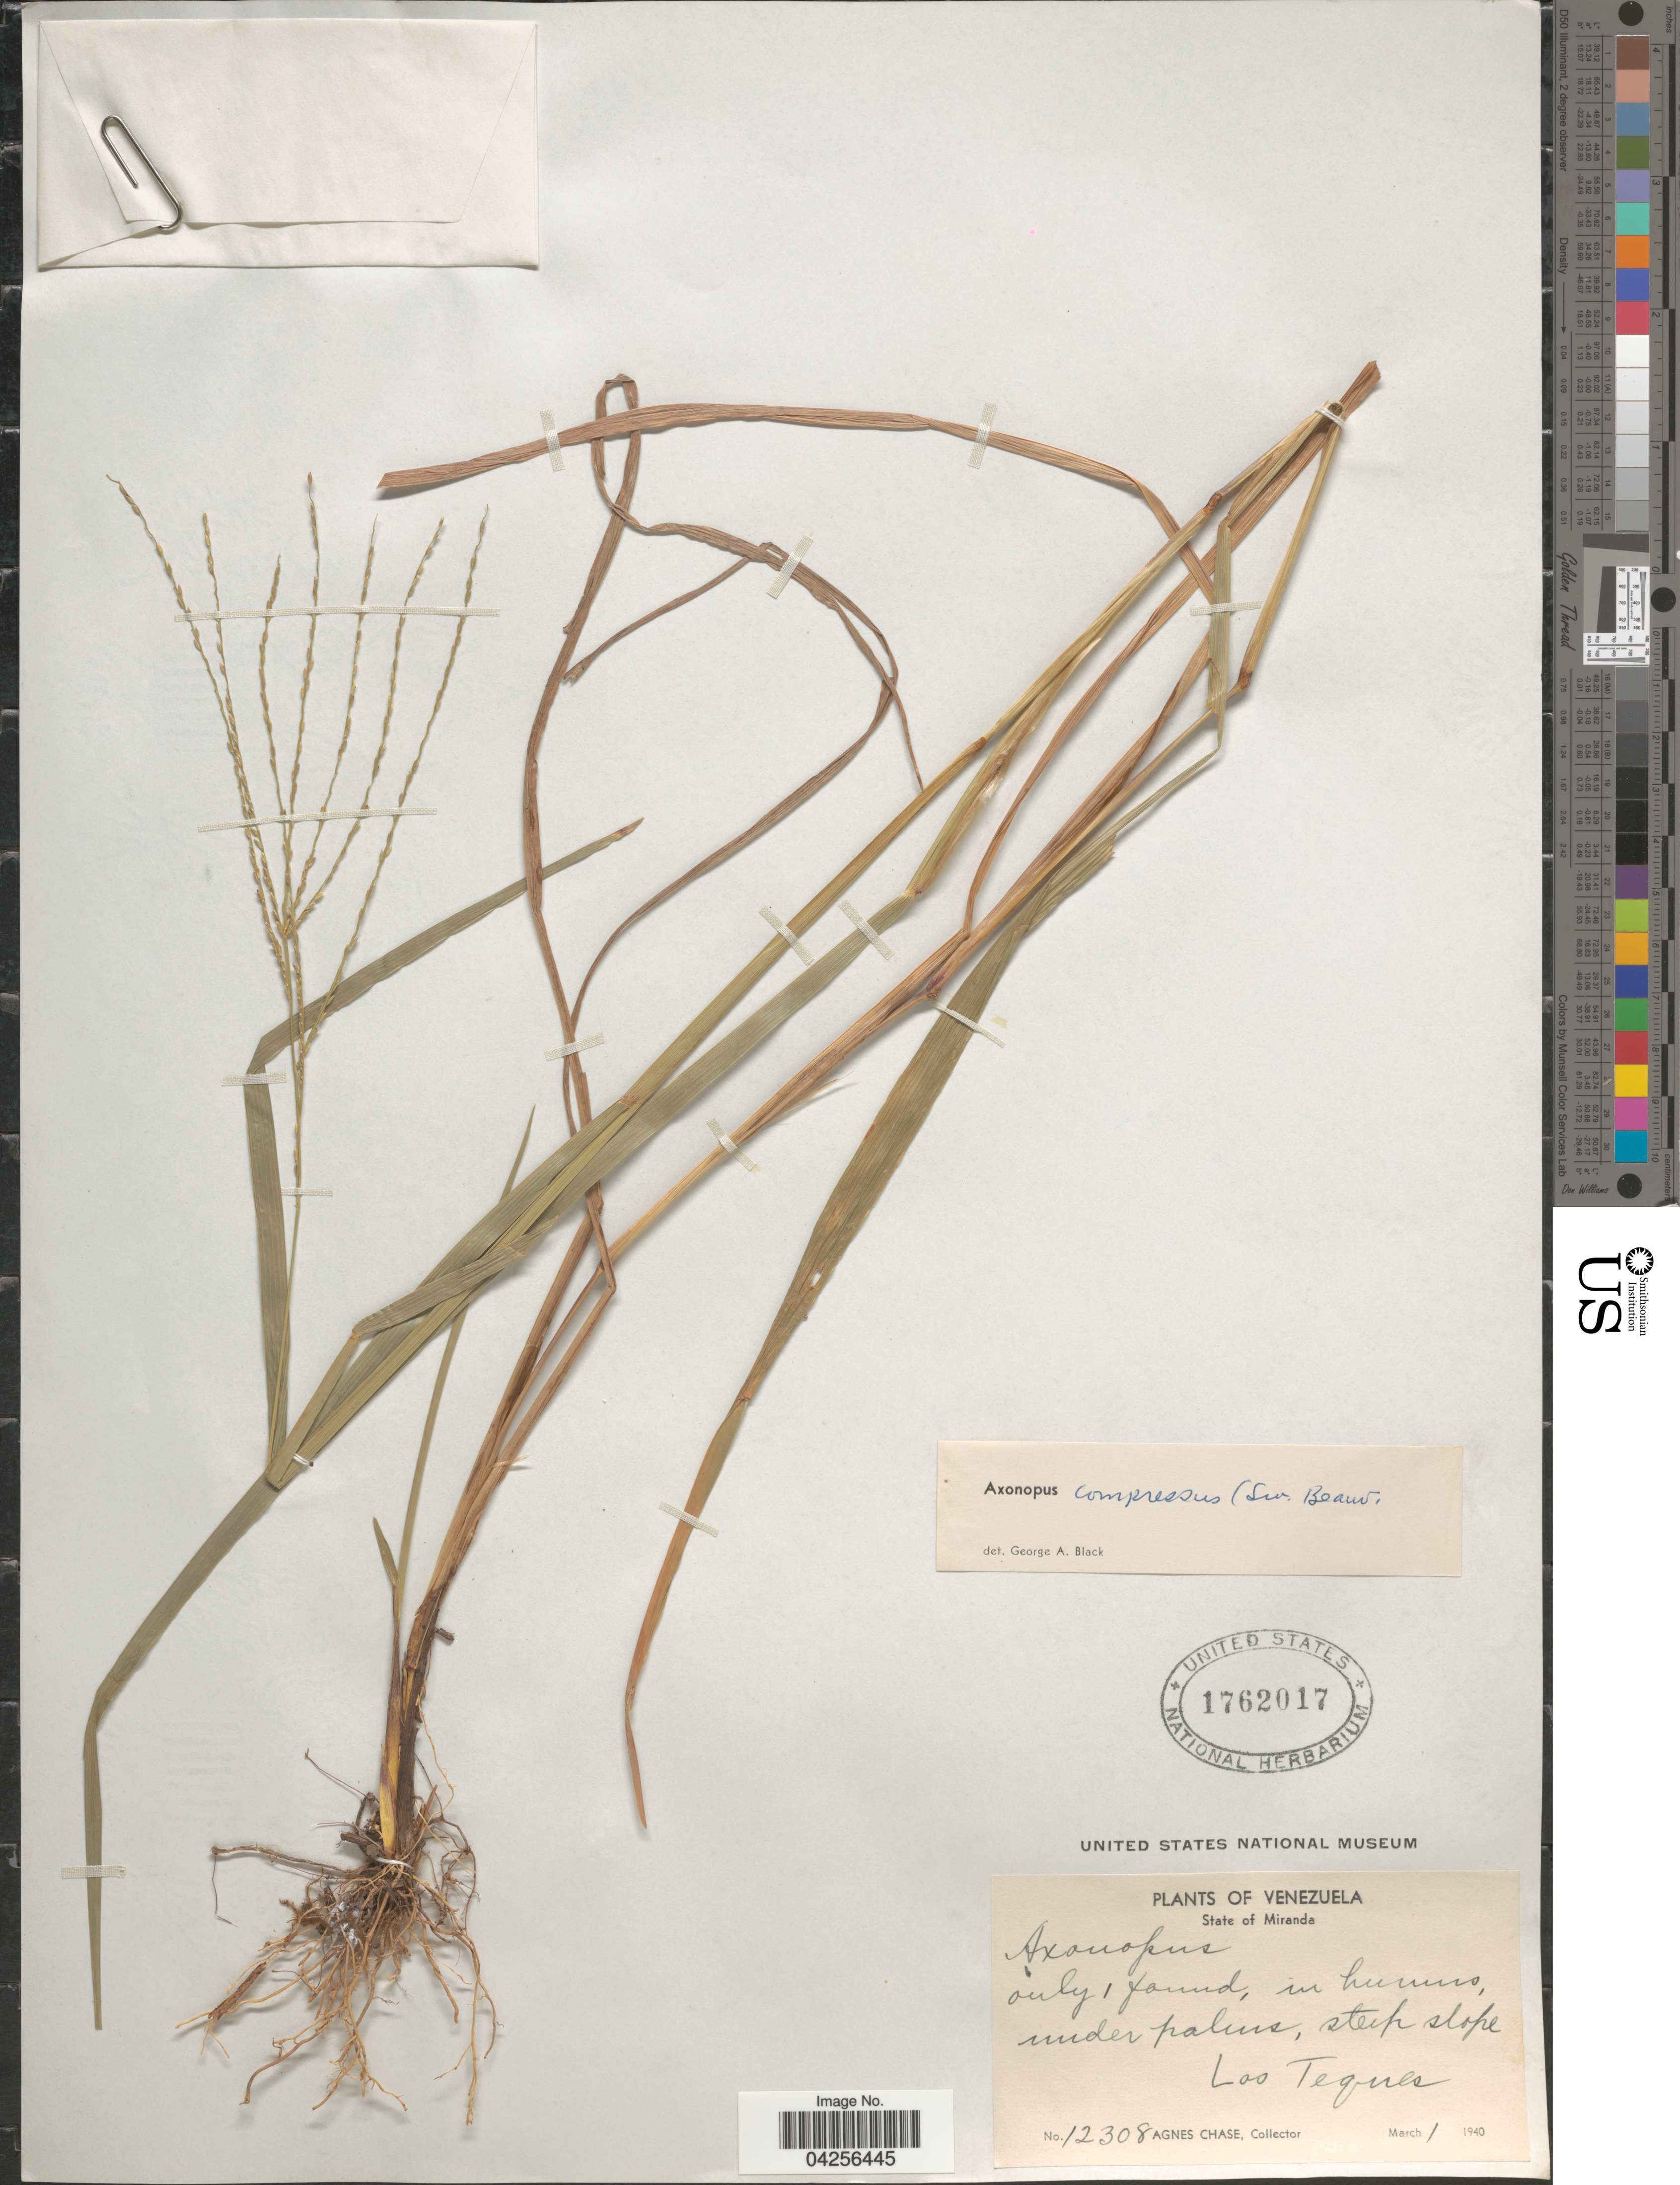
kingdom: Plantae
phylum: Tracheophyta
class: Liliopsida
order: Poales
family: Poaceae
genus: Axonopus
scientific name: Axonopus compressus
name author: (Sw.) P. Beauv.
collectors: A. Chase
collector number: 12308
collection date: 1940-03-01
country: Venezuela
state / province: Miranda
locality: Los Teques.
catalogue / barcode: US 1762017